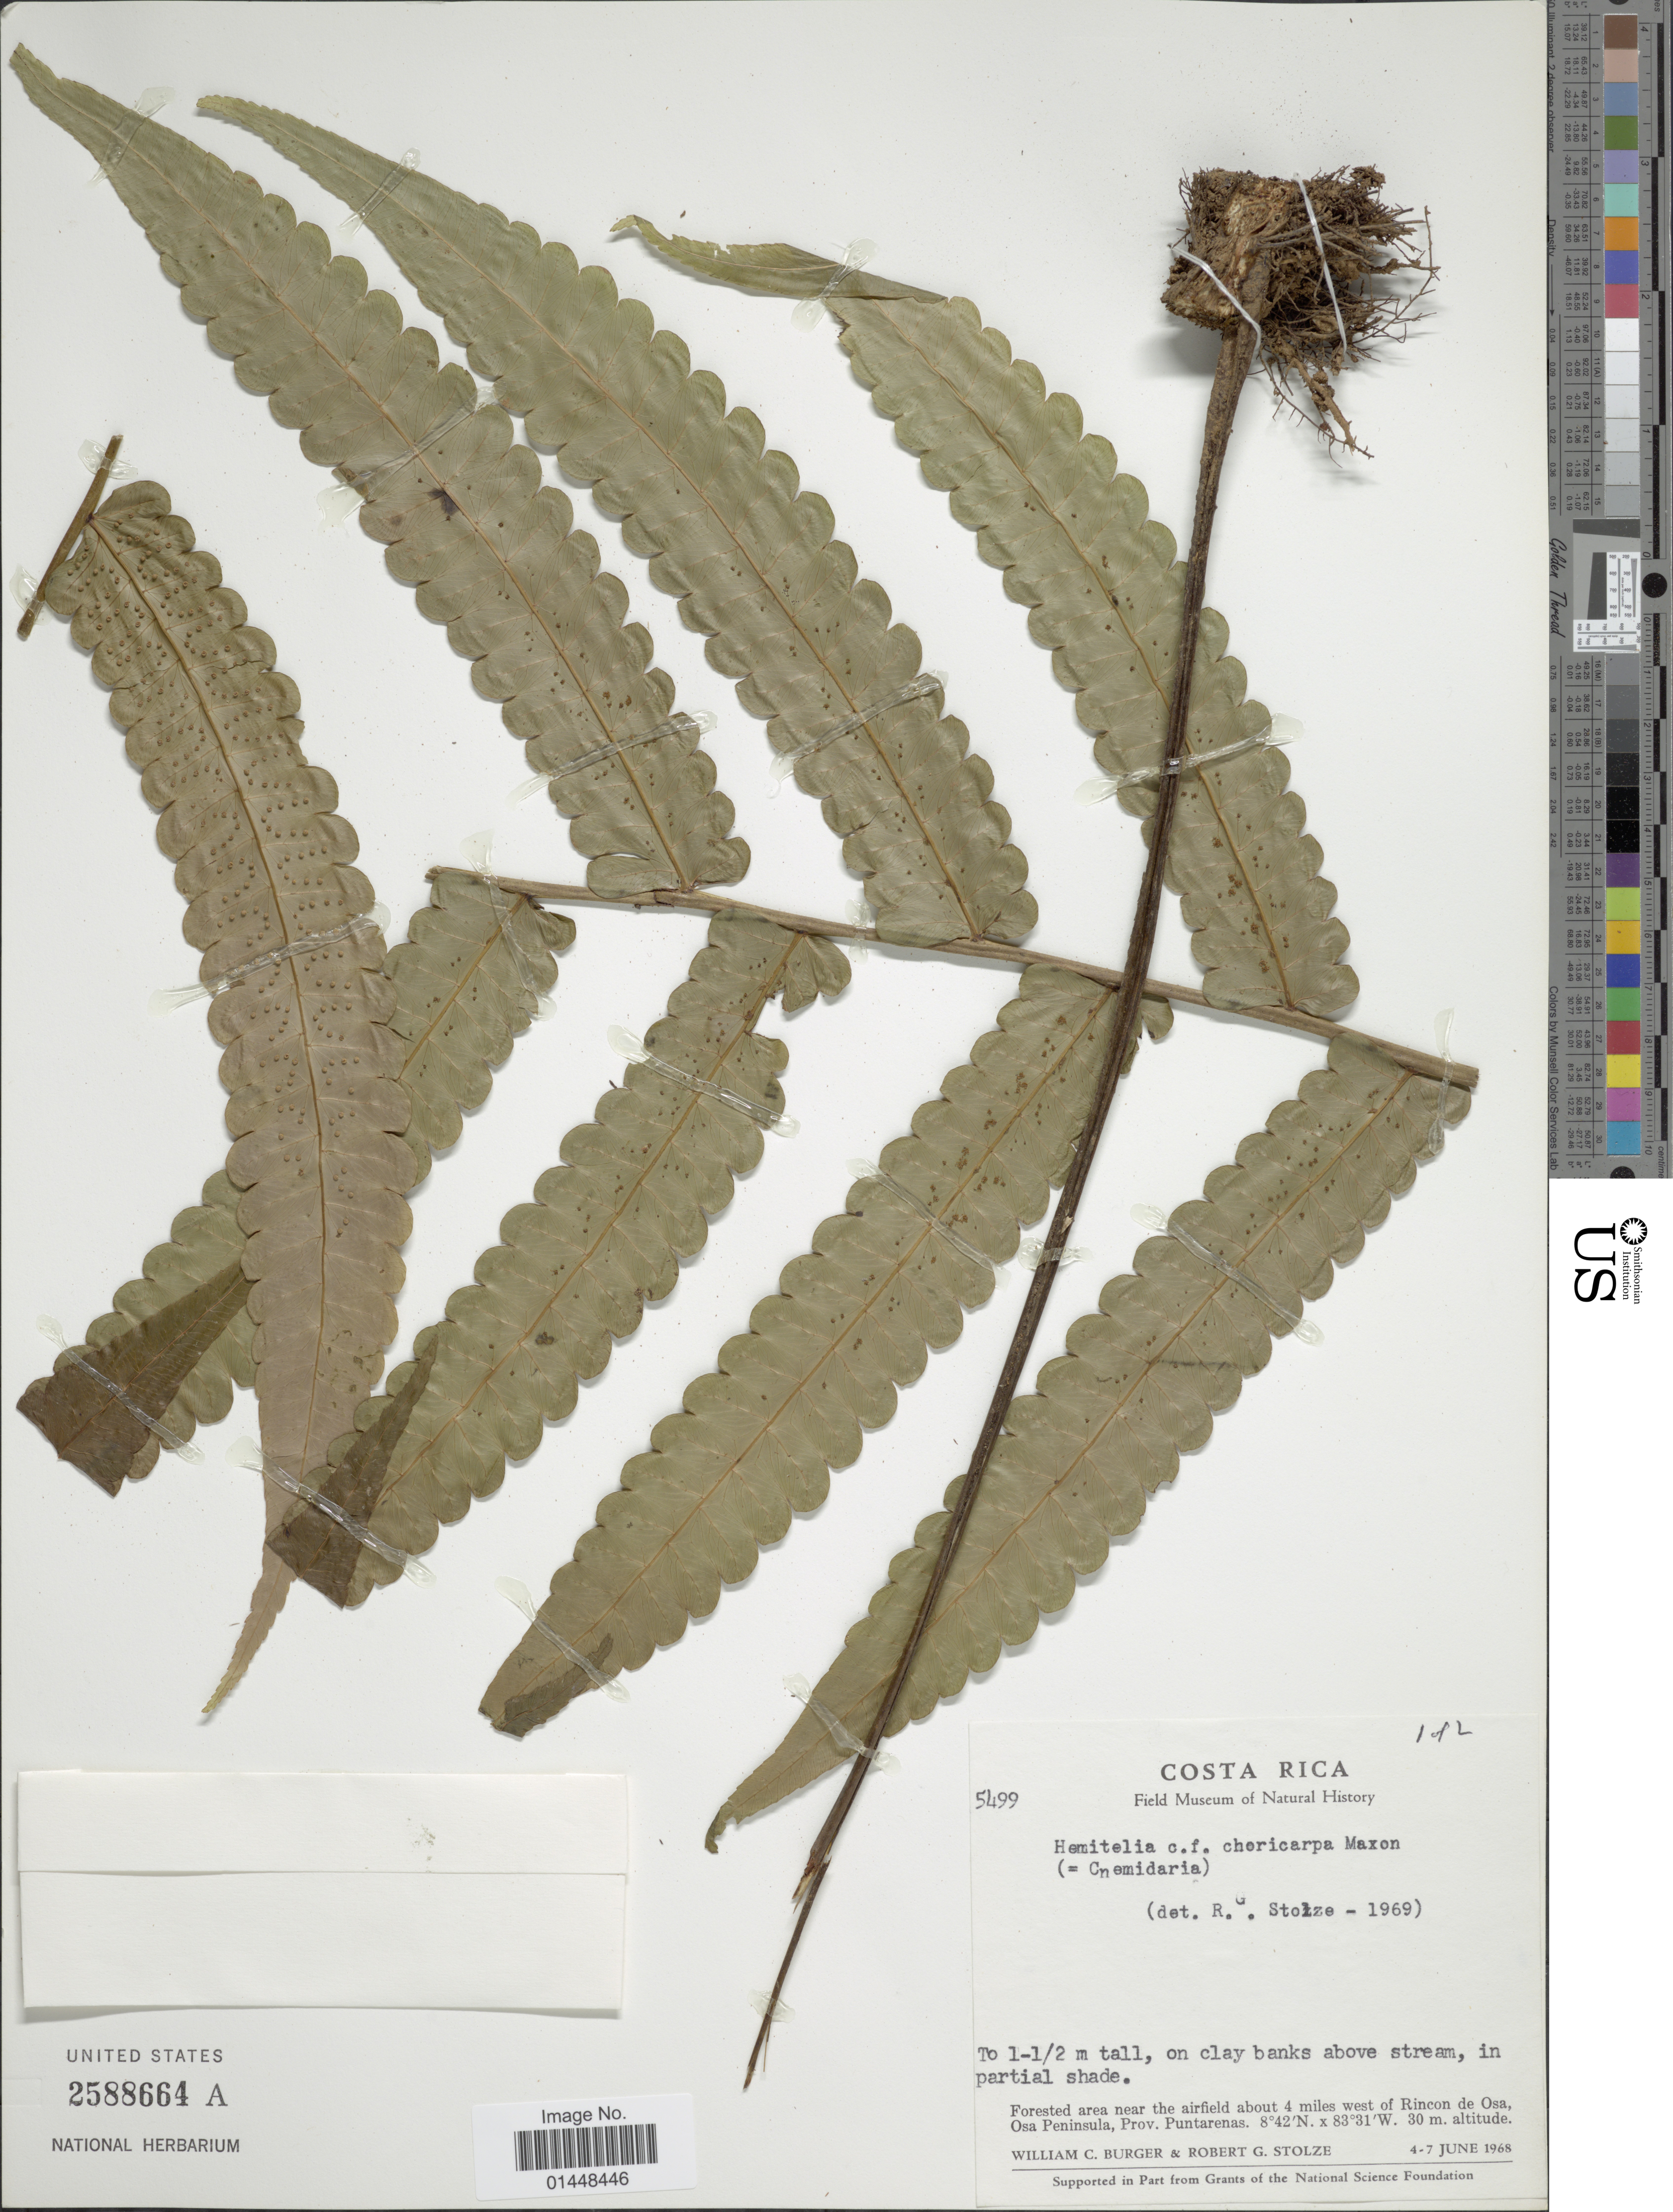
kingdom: Plantae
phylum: Tracheophyta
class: Polypodiopsida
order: Cyatheales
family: Cyatheaceae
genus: Cyathea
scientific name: Cyathea choricarpa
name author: (Maxon) Domin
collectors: W. Burger & R. G. Stolze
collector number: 5499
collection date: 1968-06-04/1968-06-07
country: Costa Rica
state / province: Puntarenas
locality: Near the airfield about 4 miles west of Rincon de Osa. Osa Peninsula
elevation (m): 30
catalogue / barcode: US 2588664A